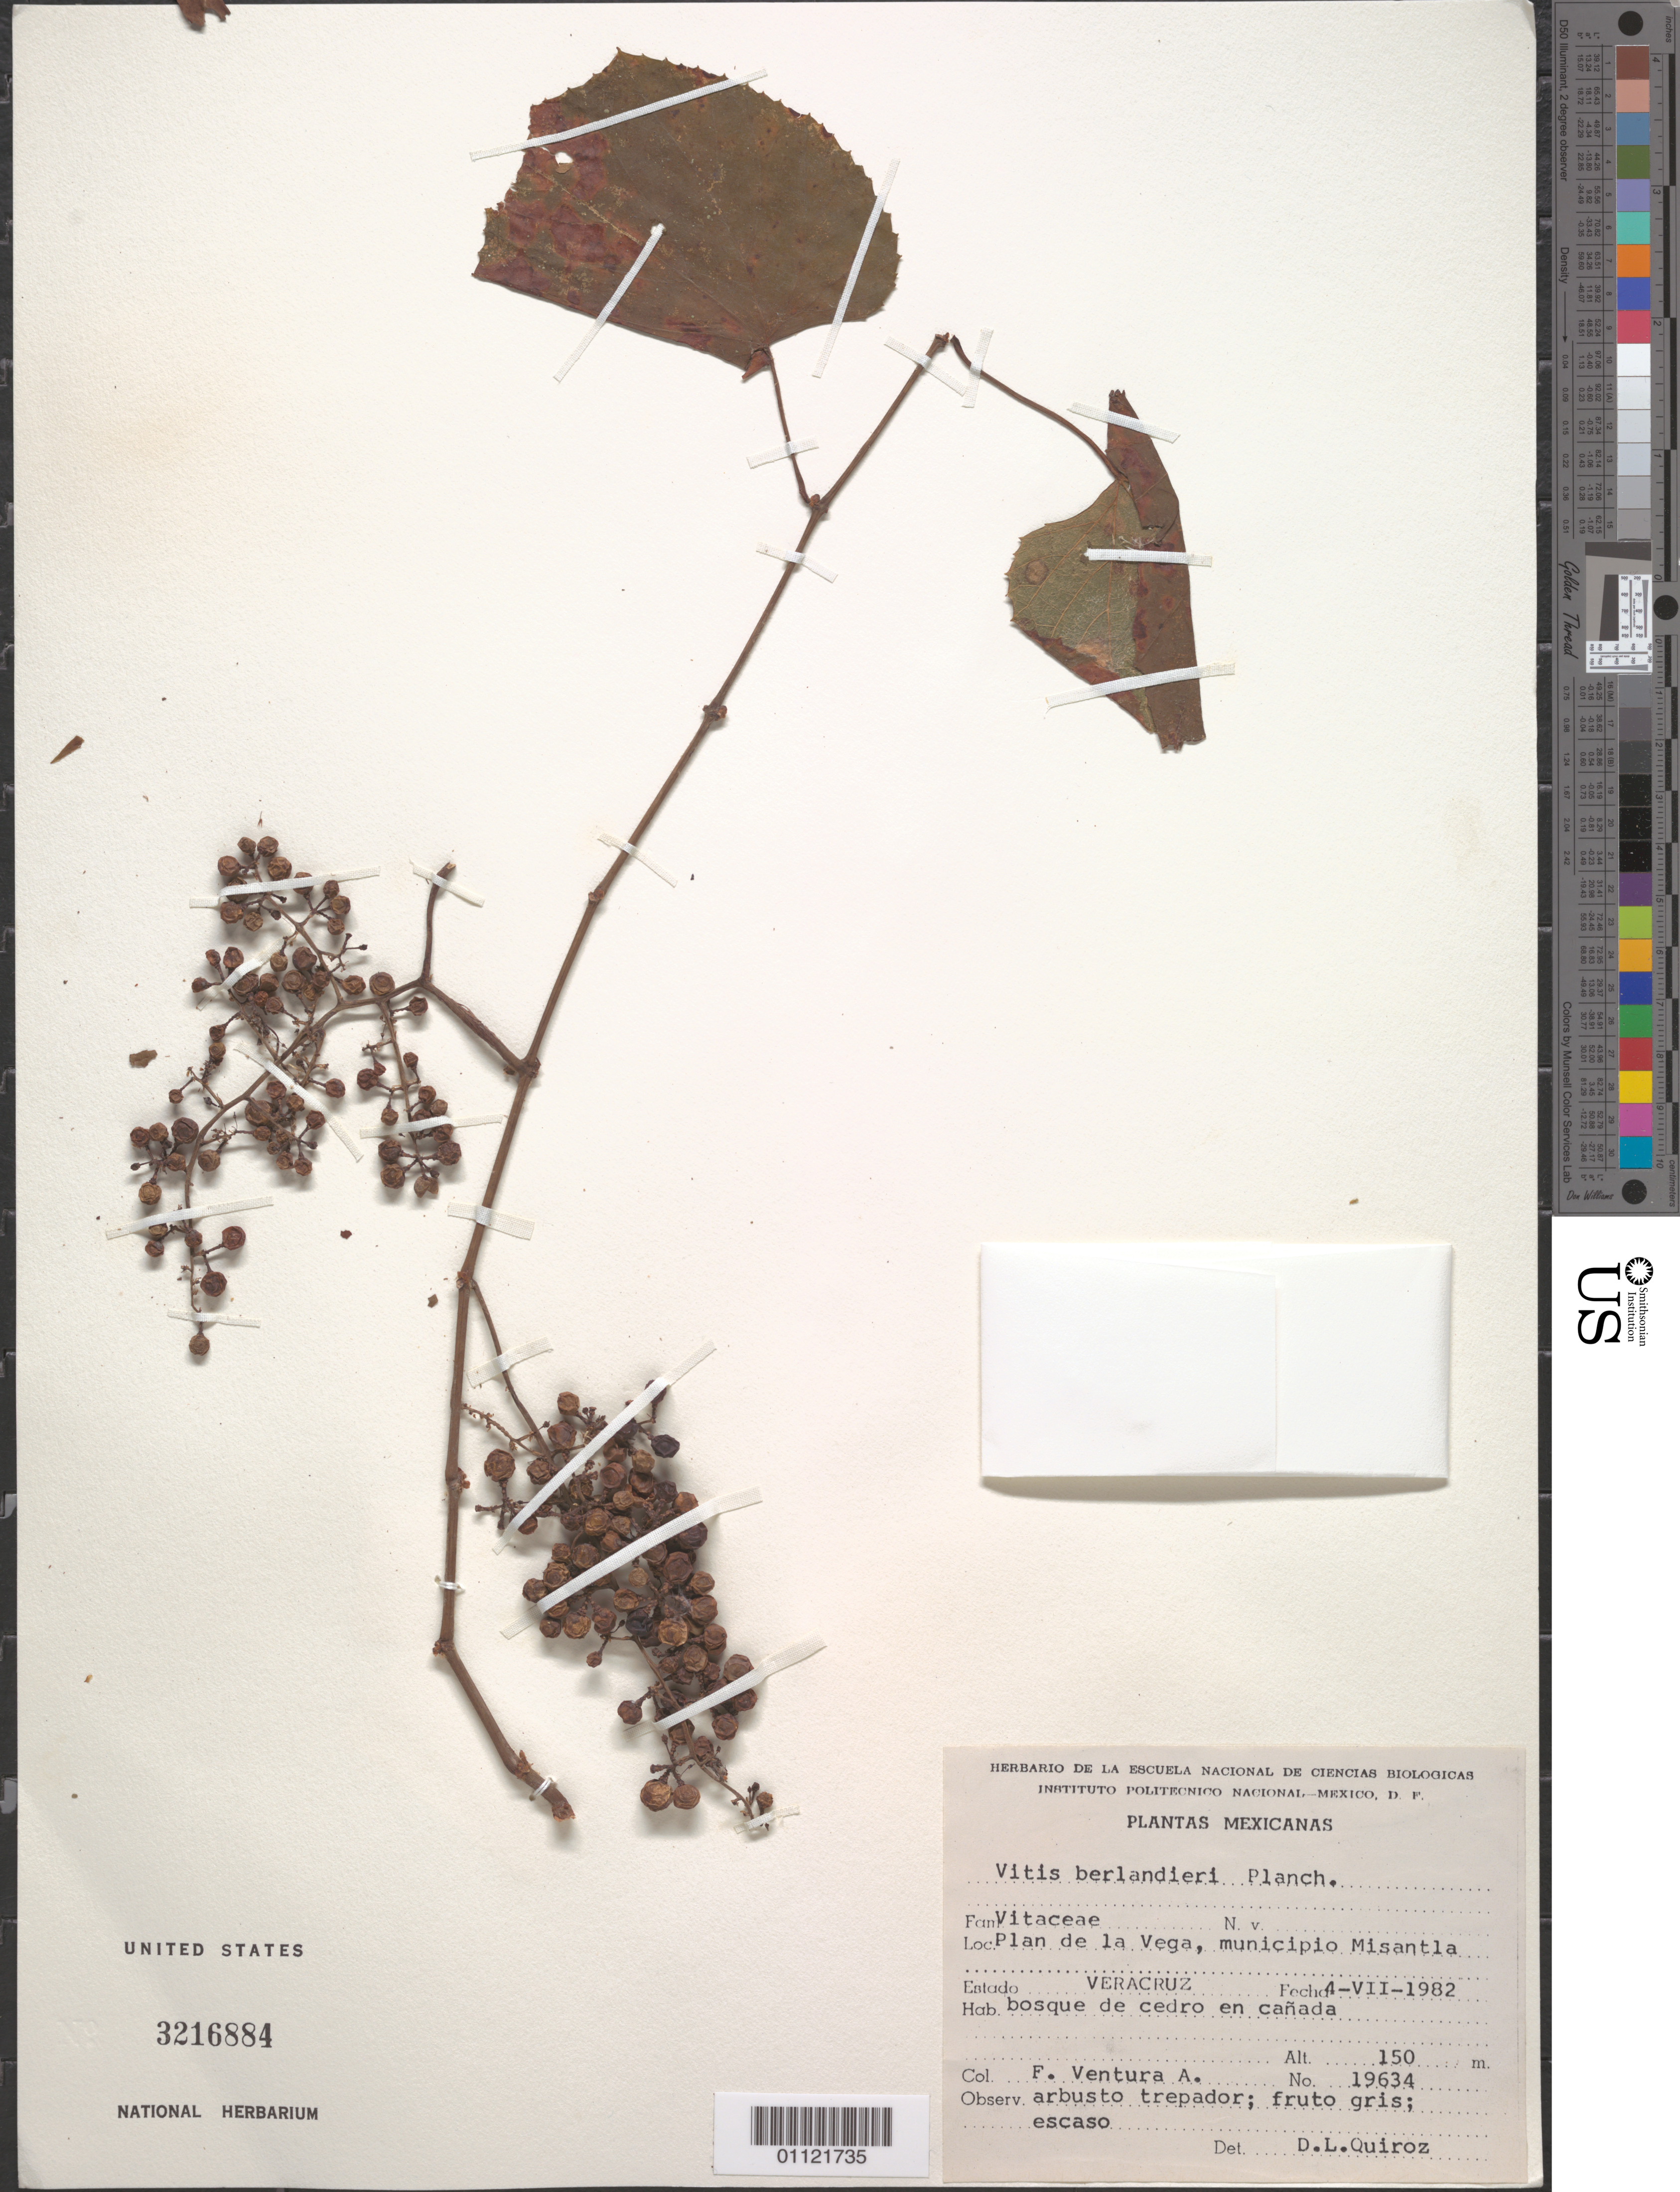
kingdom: Plantae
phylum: Tracheophyta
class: Magnoliopsida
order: Vitales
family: Vitaceae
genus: Vitis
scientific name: Vitis berlandieri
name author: Planch.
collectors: F. Ventura A.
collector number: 19634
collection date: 1982-07-04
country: Mexico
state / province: Veracruz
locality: Plan de la Vega, municipio Misantla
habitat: bosque de dedro en canada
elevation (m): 46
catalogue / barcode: US 3216884